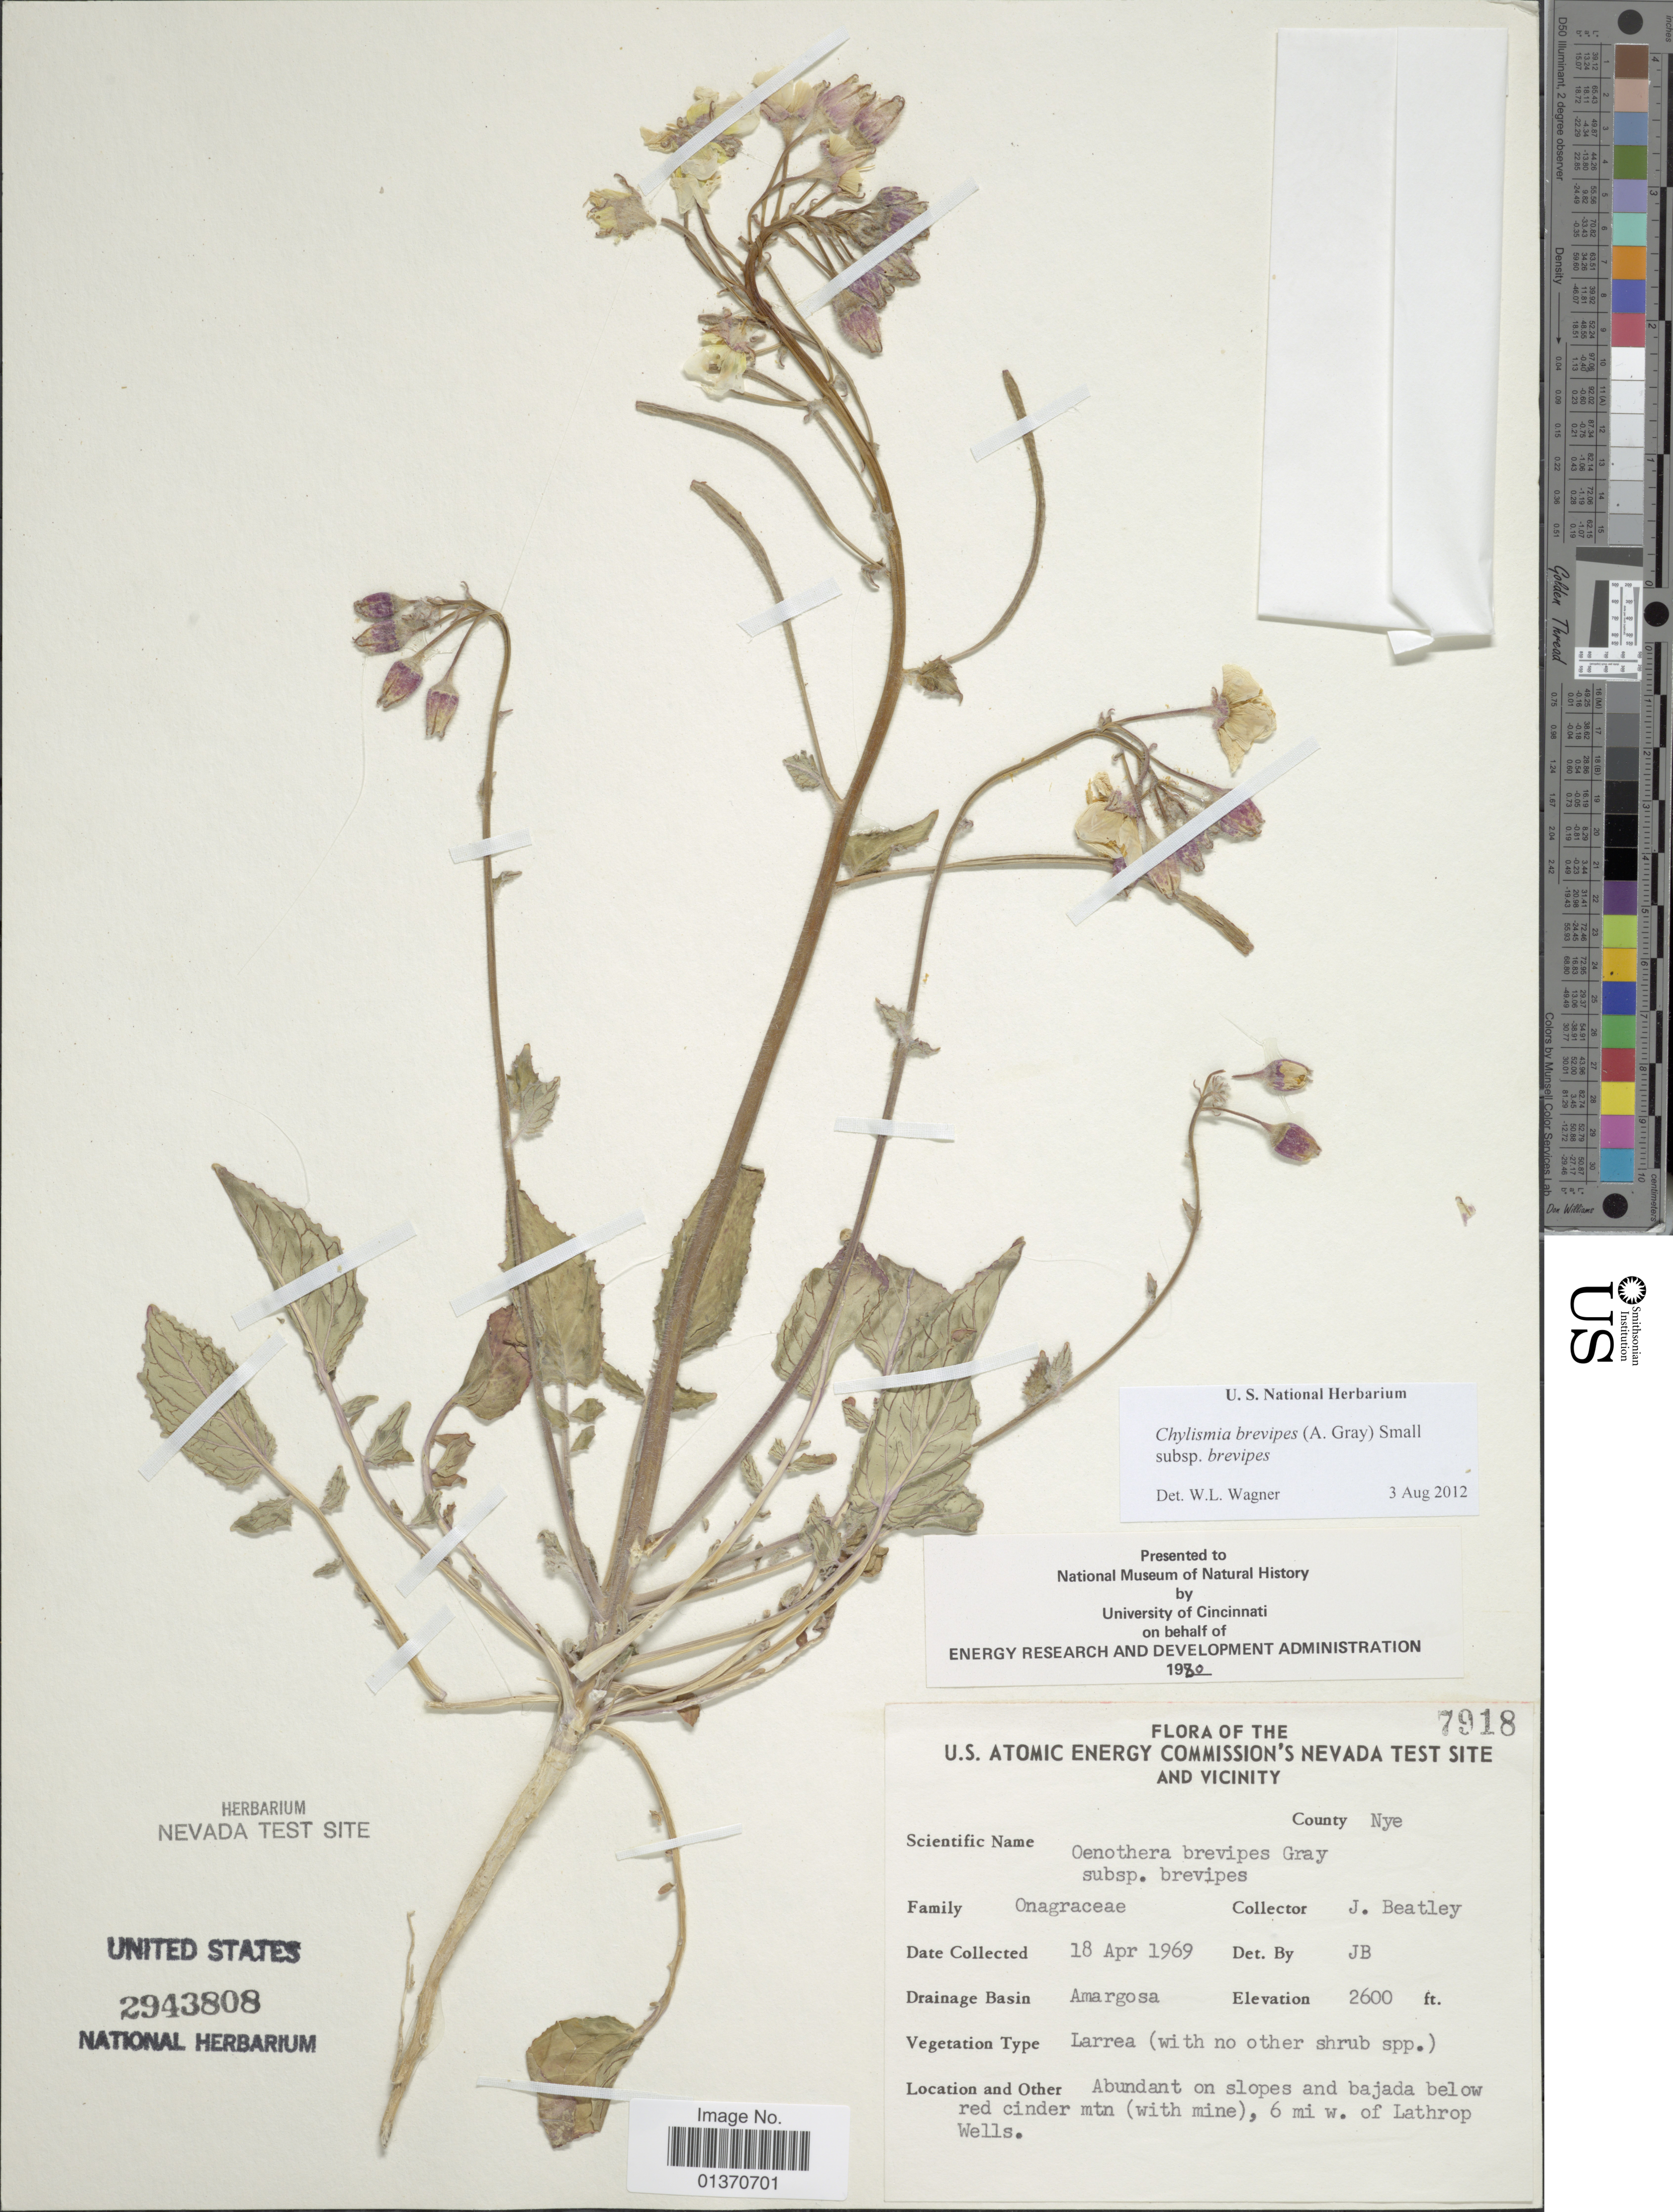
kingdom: Plantae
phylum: Tracheophyta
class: Magnoliopsida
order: Myrtales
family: Onagraceae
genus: Chylismia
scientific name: Chylismia brevipes subsp. brevipes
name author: (A. Gray) Small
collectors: J. C. Beatley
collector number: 7918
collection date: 1969-04-18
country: United States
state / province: Nevada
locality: U. S. Atomic Energy Commission's Nevada Test Site and Vicinity, County Nye, Amargosa, Abundant on slopes and bajada below red cinder mtn (with mine), 6 mi. w. of Lathrop Wells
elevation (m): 792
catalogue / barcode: US 2943808